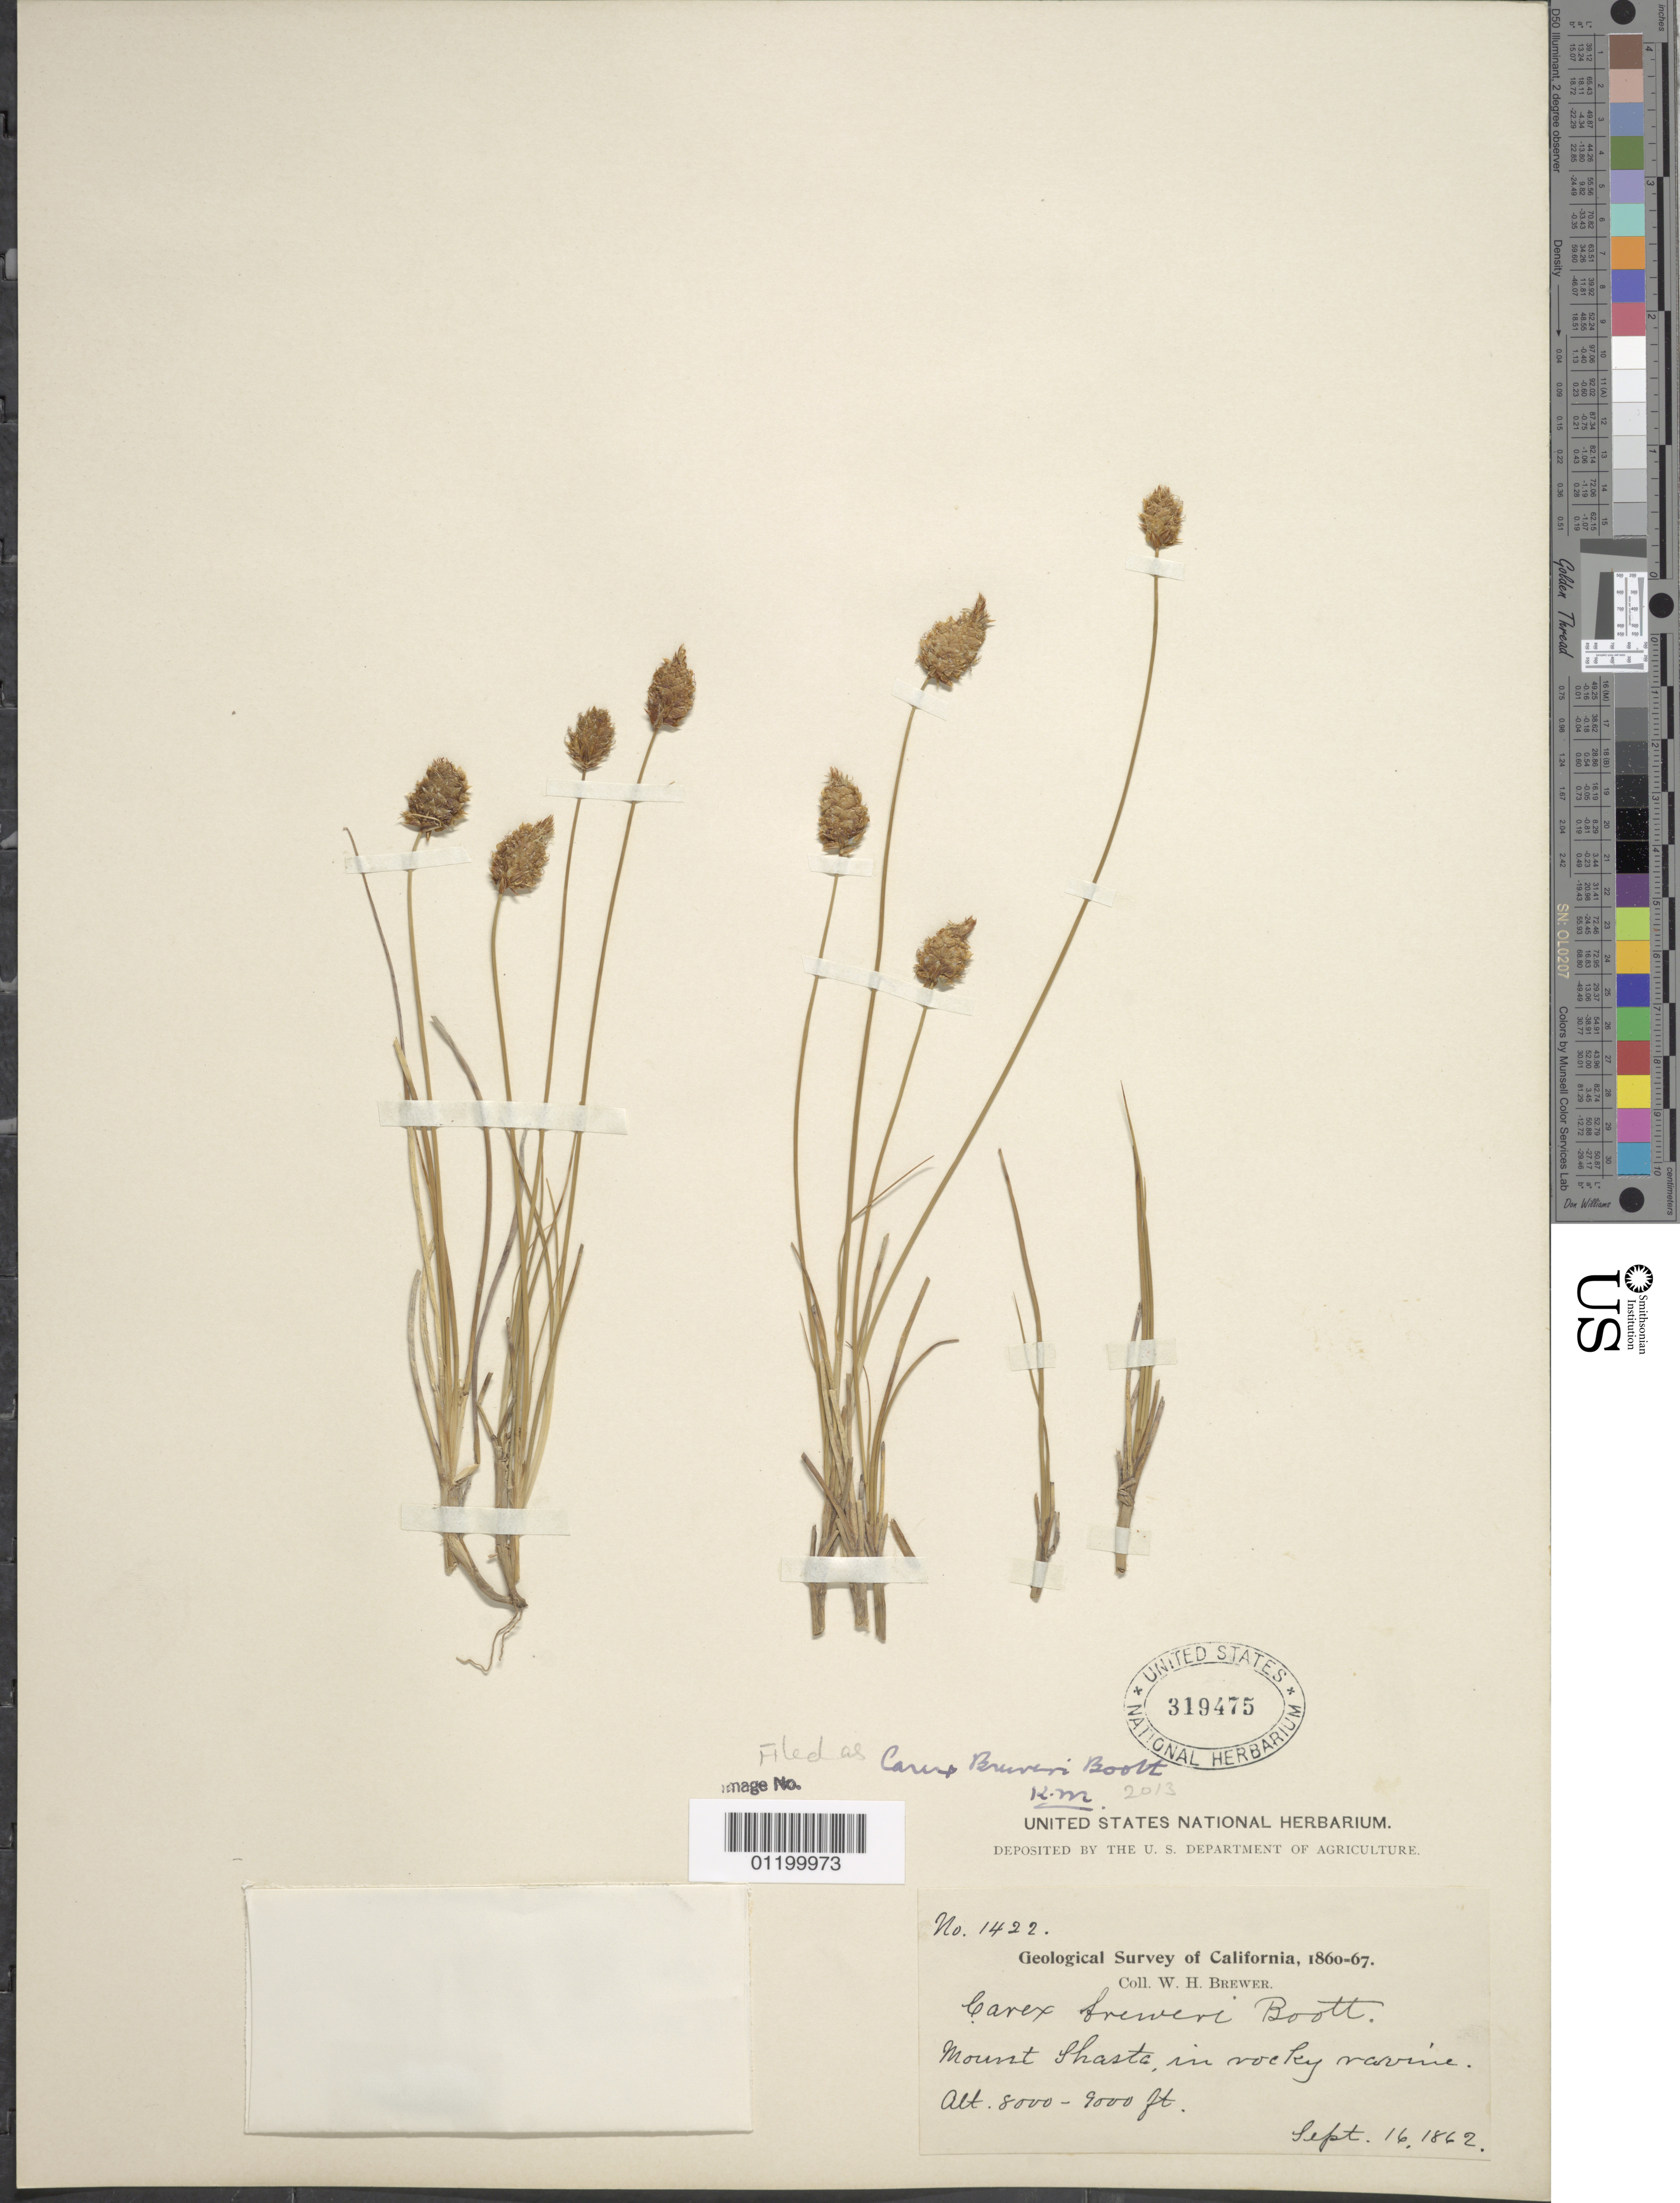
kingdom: Plantae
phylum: Tracheophyta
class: Liliopsida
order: Poales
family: Cyperaceae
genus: Carex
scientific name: Carex breweri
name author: Boott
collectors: W. H. Brewer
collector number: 1422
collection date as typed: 16 Sep 1862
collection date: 1862-09-16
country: United States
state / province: California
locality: Mt. Shasta, in rocky ravine.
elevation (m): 2438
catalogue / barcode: US 319475